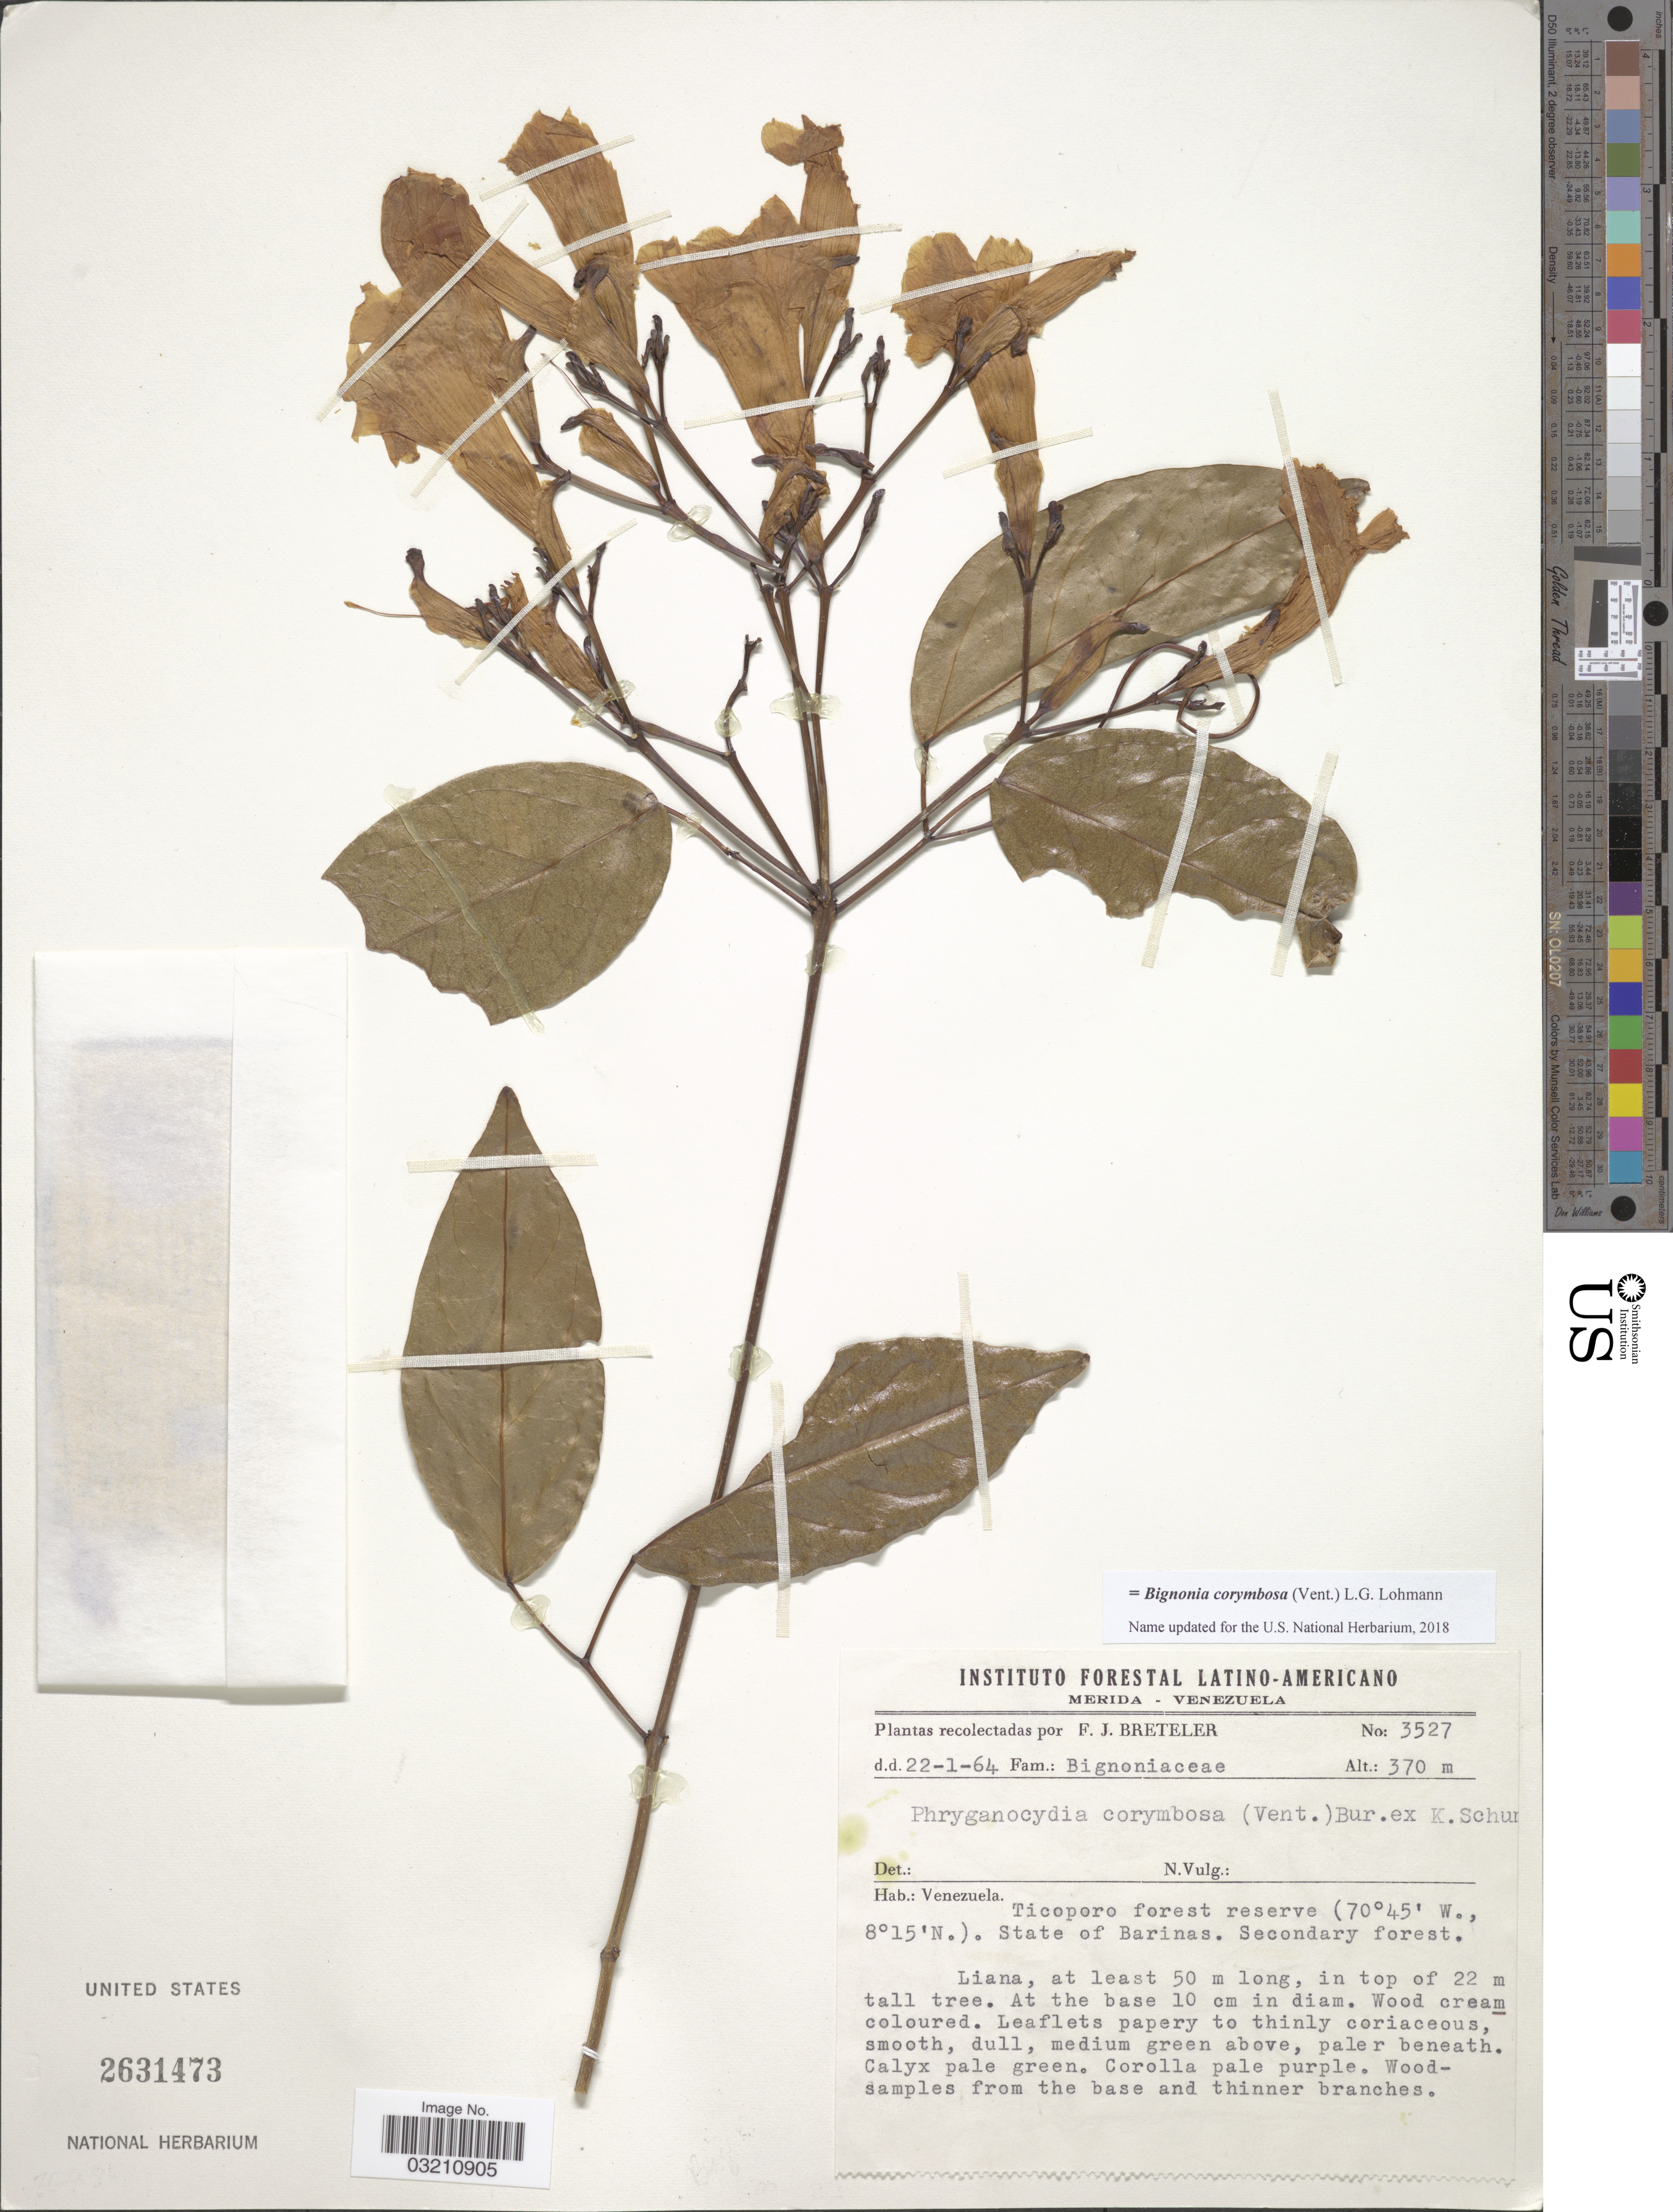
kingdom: Plantae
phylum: Tracheophyta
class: Magnoliopsida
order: Lamiales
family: Bignoniaceae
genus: Bignonia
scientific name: Bignonia corymbosa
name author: (Vent.) L.G. Lohmann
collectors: F. J. Breteler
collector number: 3527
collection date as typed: Transcribed d/m/y: 22/1/64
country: Venezuela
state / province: Barinas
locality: Ticoporo forest reserve.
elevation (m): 370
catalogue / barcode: US 2631473